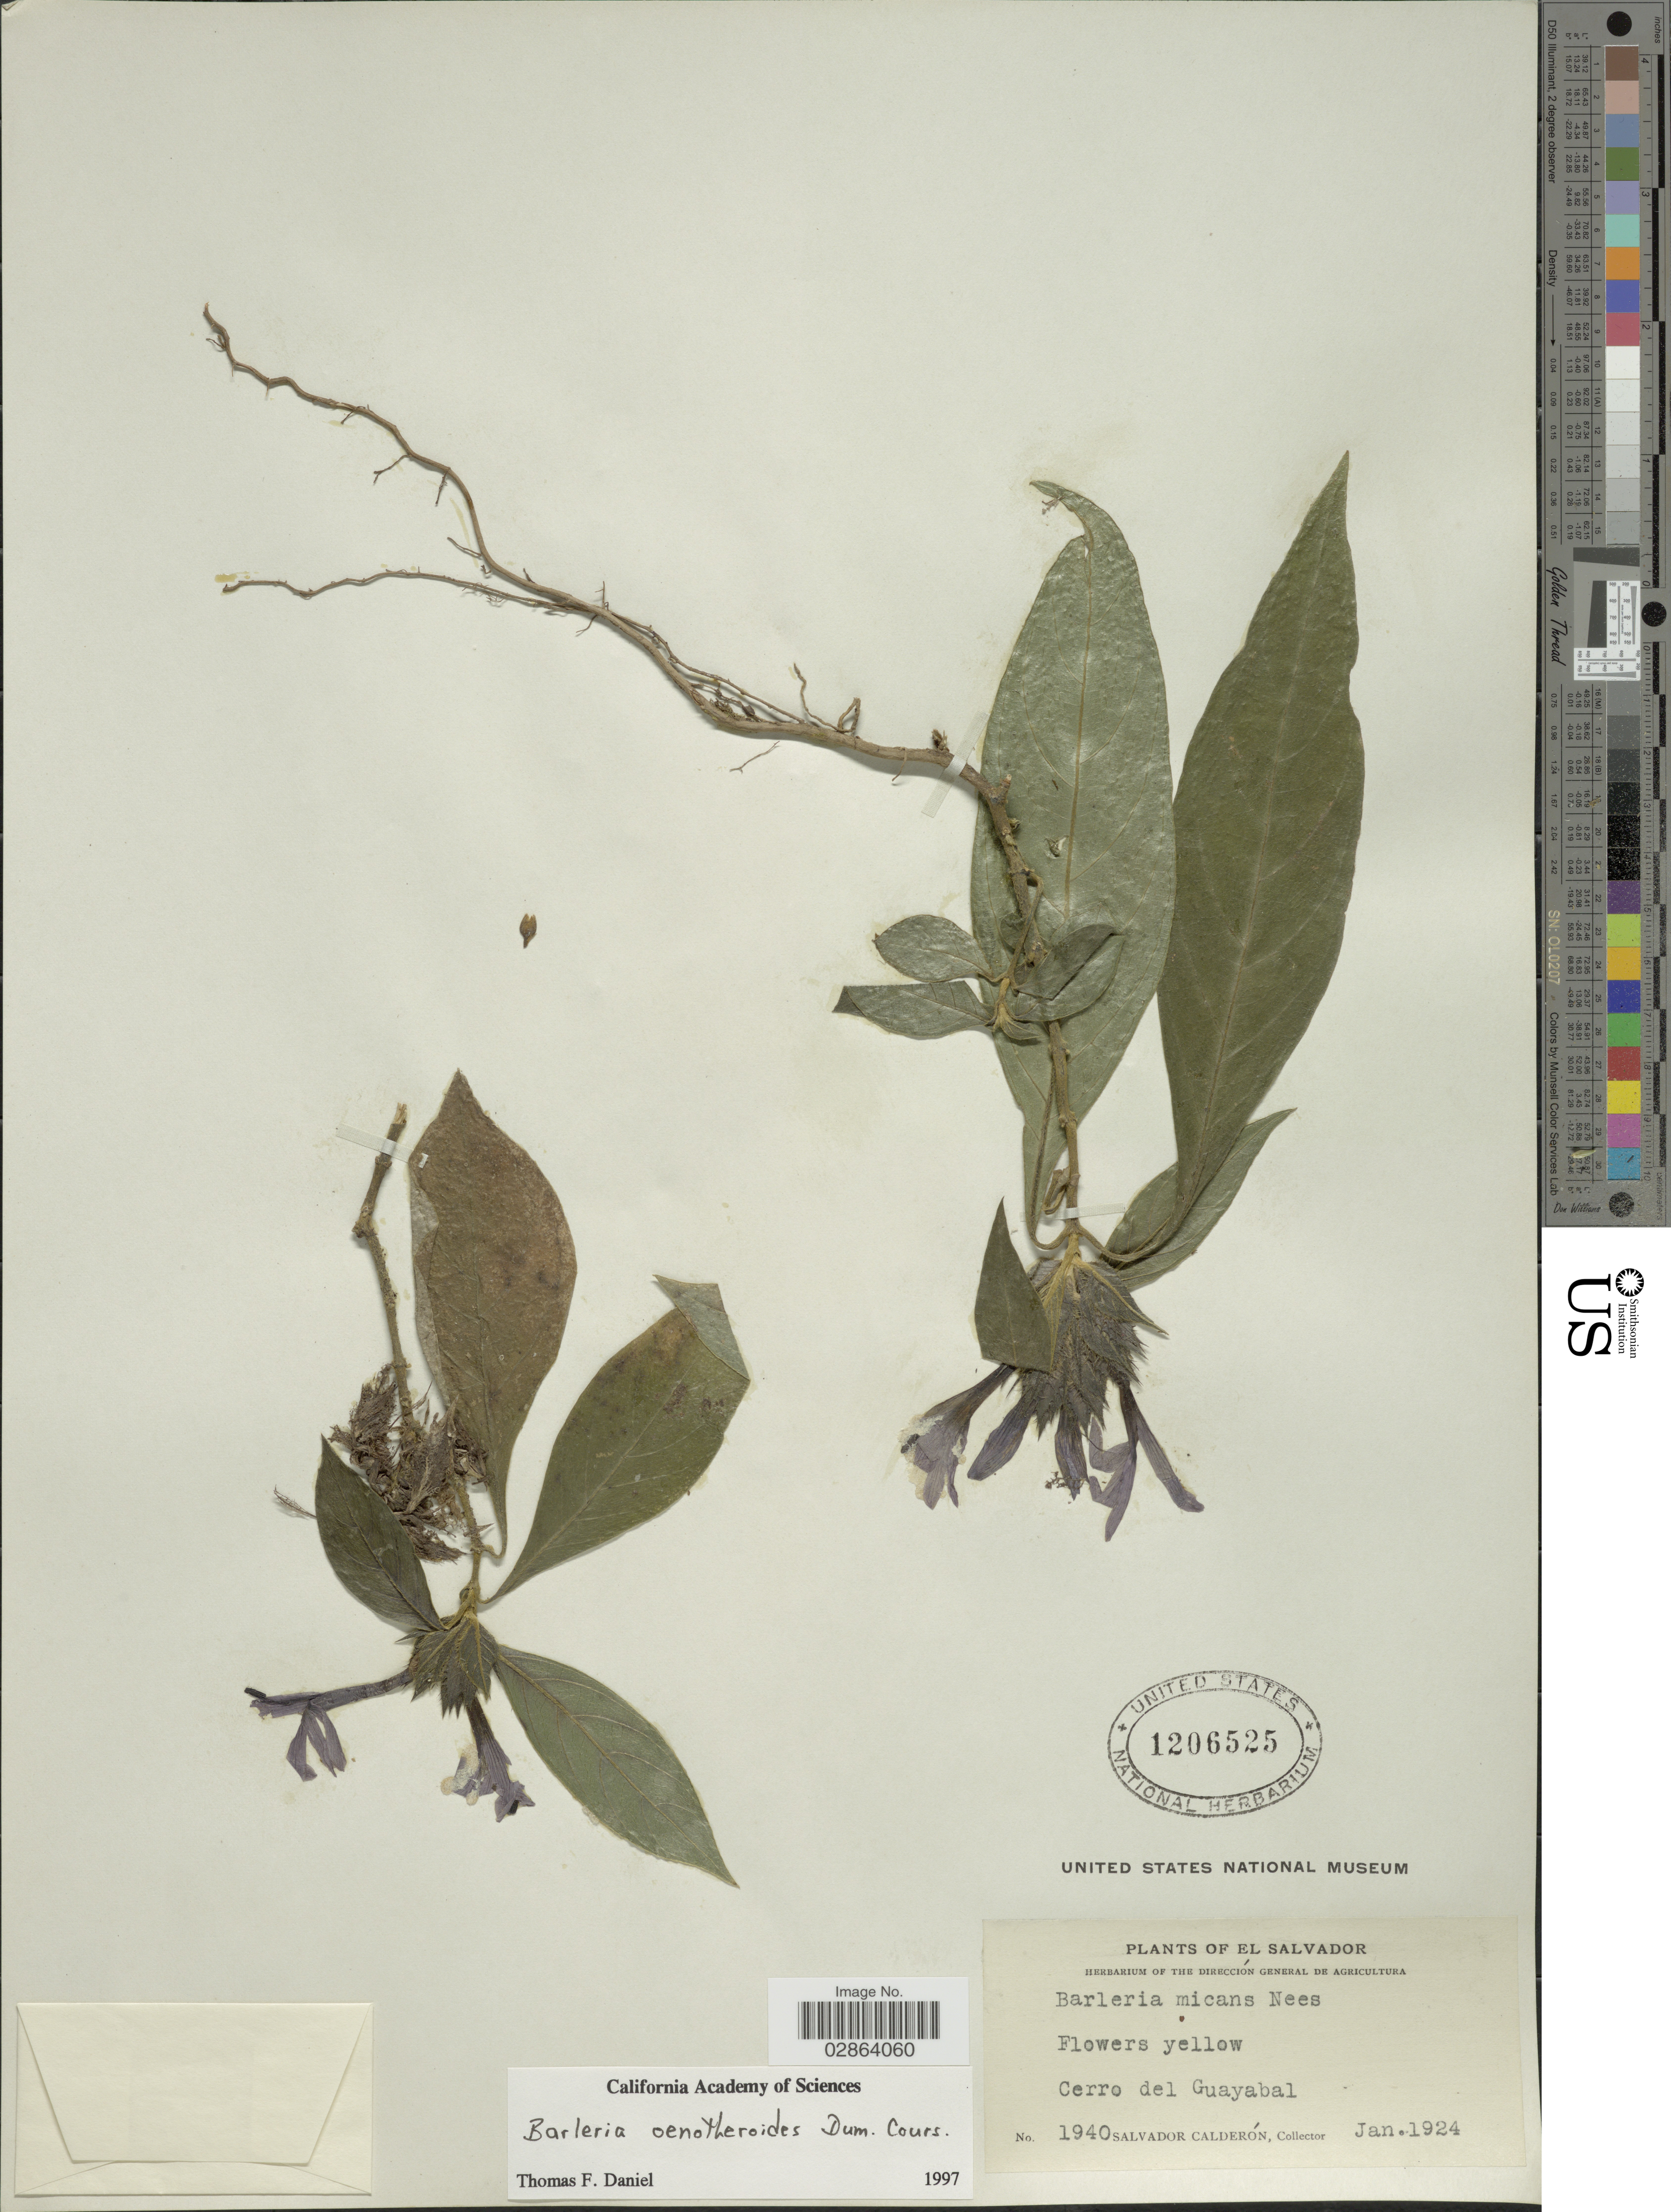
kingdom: Plantae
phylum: Tracheophyta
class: Magnoliopsida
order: Lamiales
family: Acanthaceae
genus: Barleria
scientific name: Barleria oenotheroides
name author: Dum. Cours.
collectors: S. Calderón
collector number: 1940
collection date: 1924-01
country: El Salvador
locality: Cerro del Guayabal.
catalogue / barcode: US 1206525